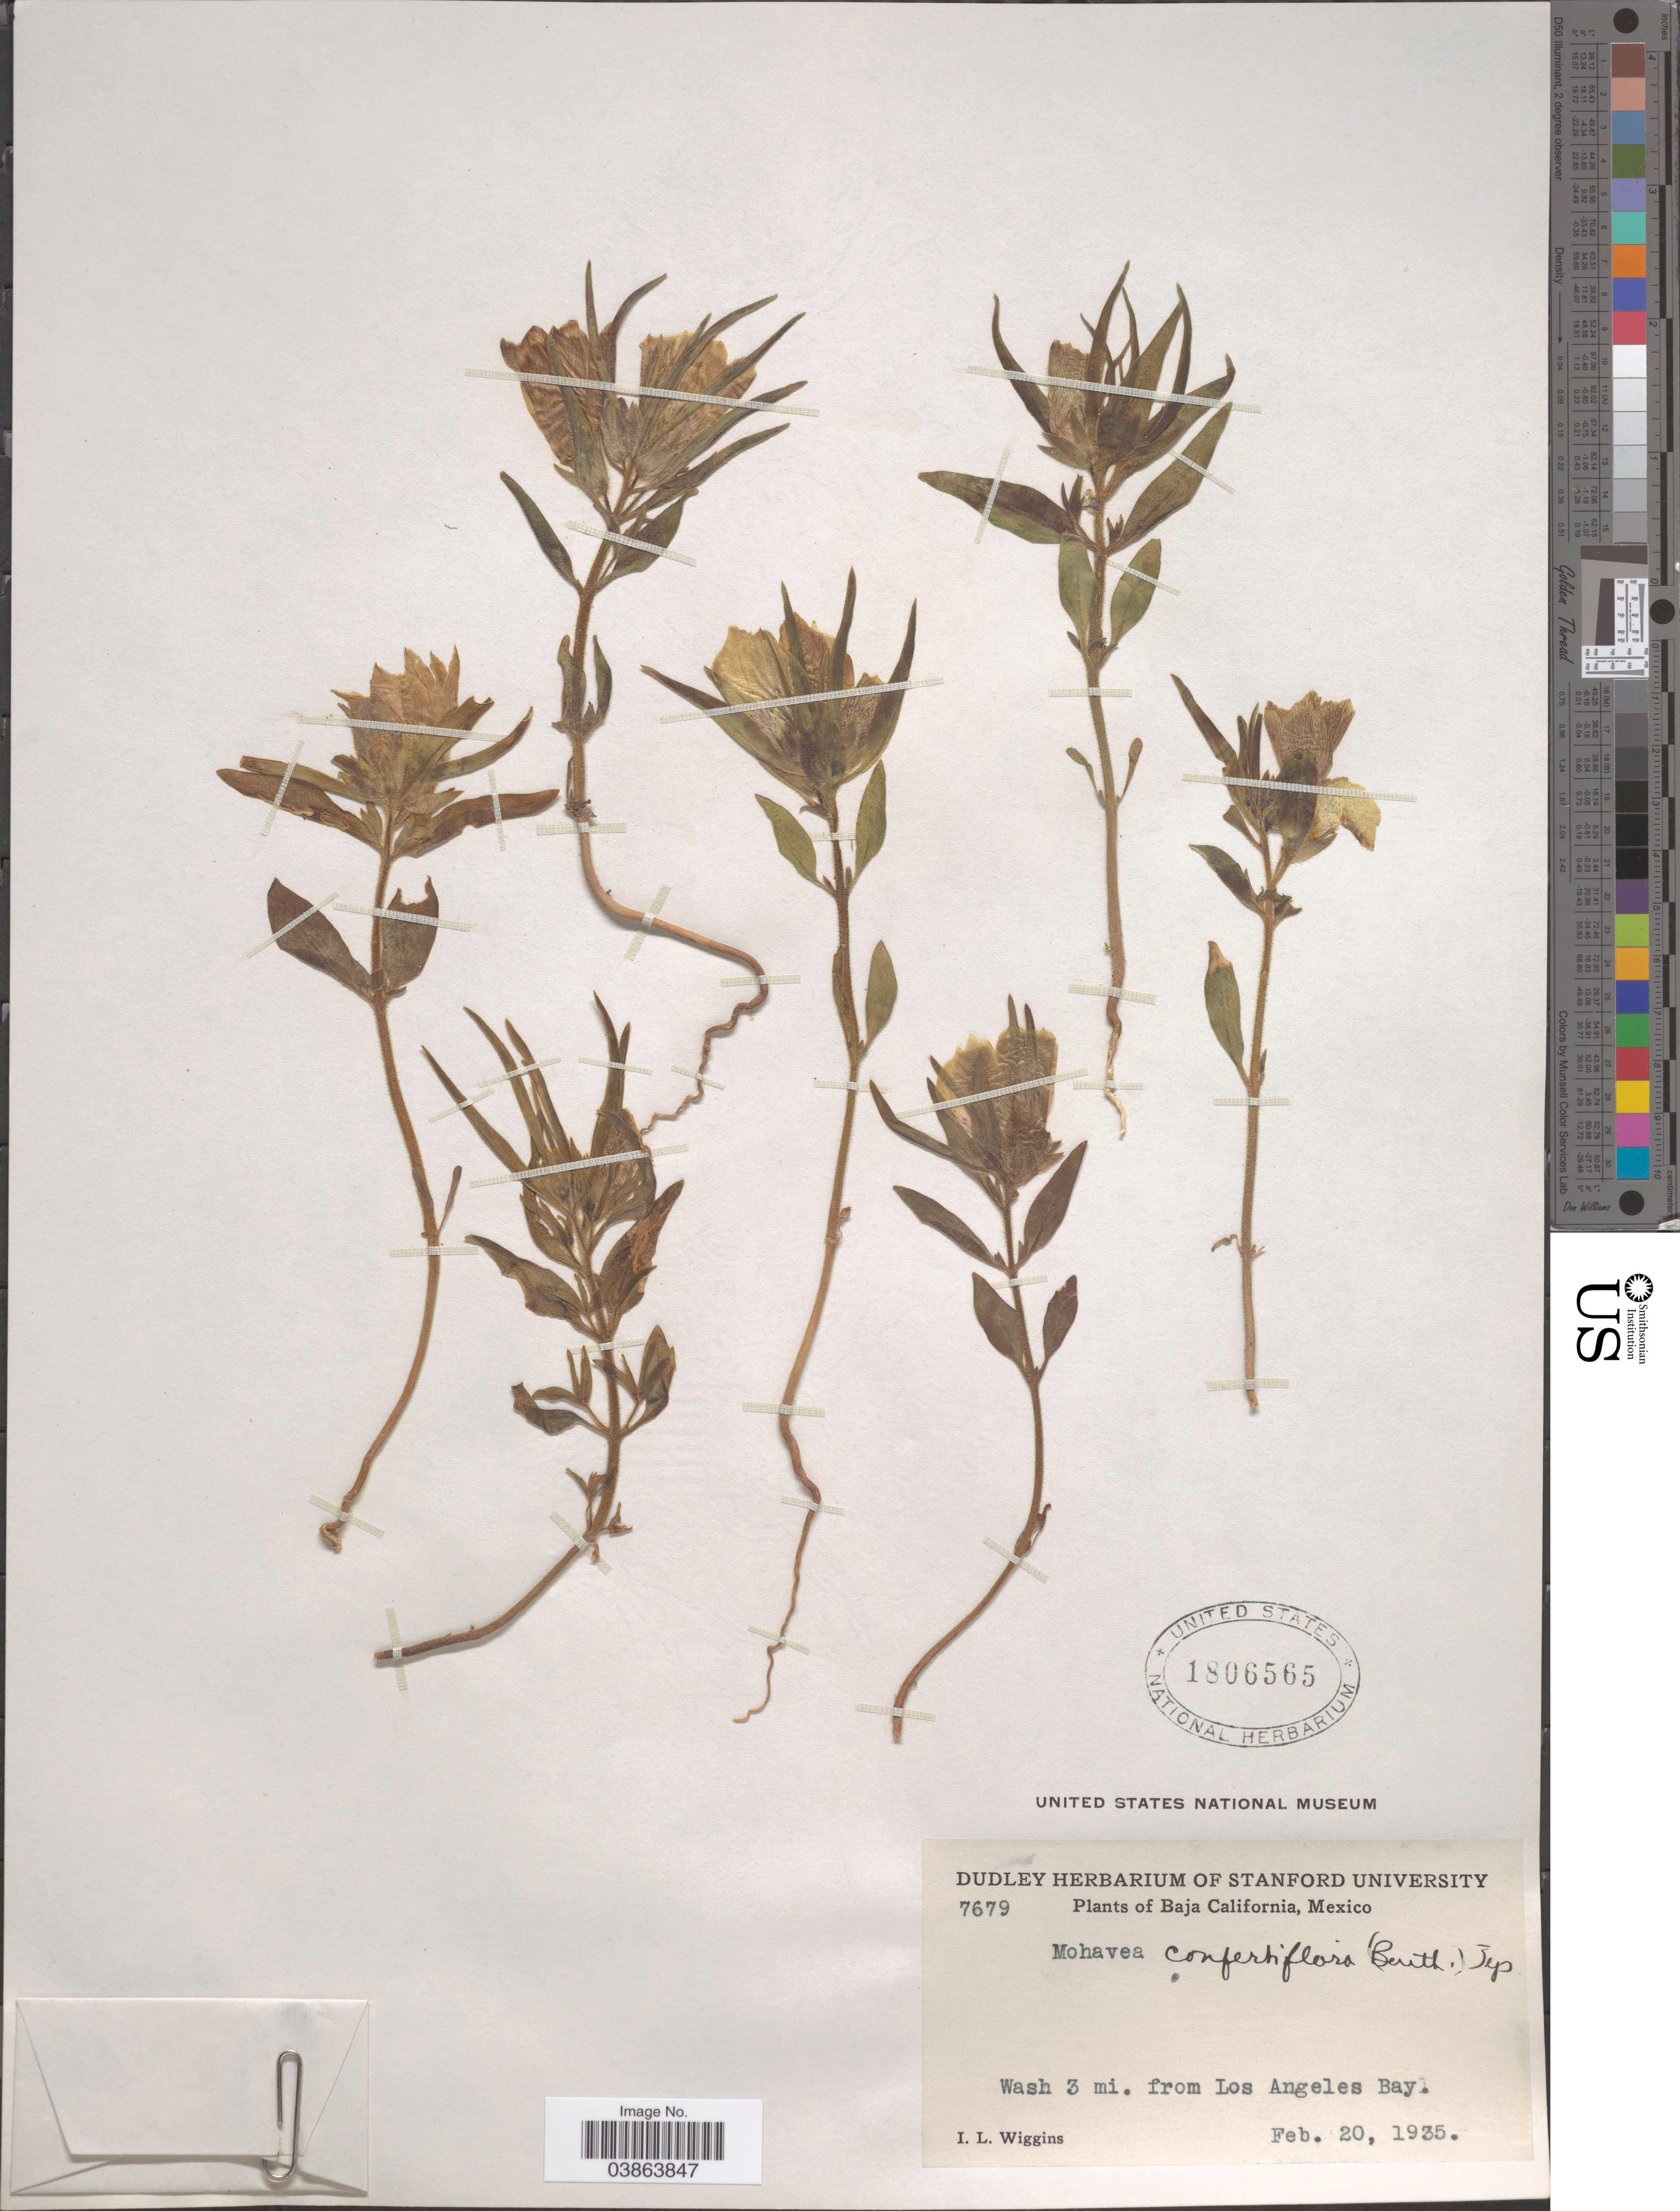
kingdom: Plantae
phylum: Tracheophyta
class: Magnoliopsida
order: Lamiales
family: Plantaginaceae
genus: Mohavea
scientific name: Mohavea confertiflora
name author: (A. DC.) A. Heller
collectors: I. L. Wiggins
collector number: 7679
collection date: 1935-02-20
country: Mexico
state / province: Baja California Norte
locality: Wash 3 mi. from Los Angeles Bay.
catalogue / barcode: US 1806565